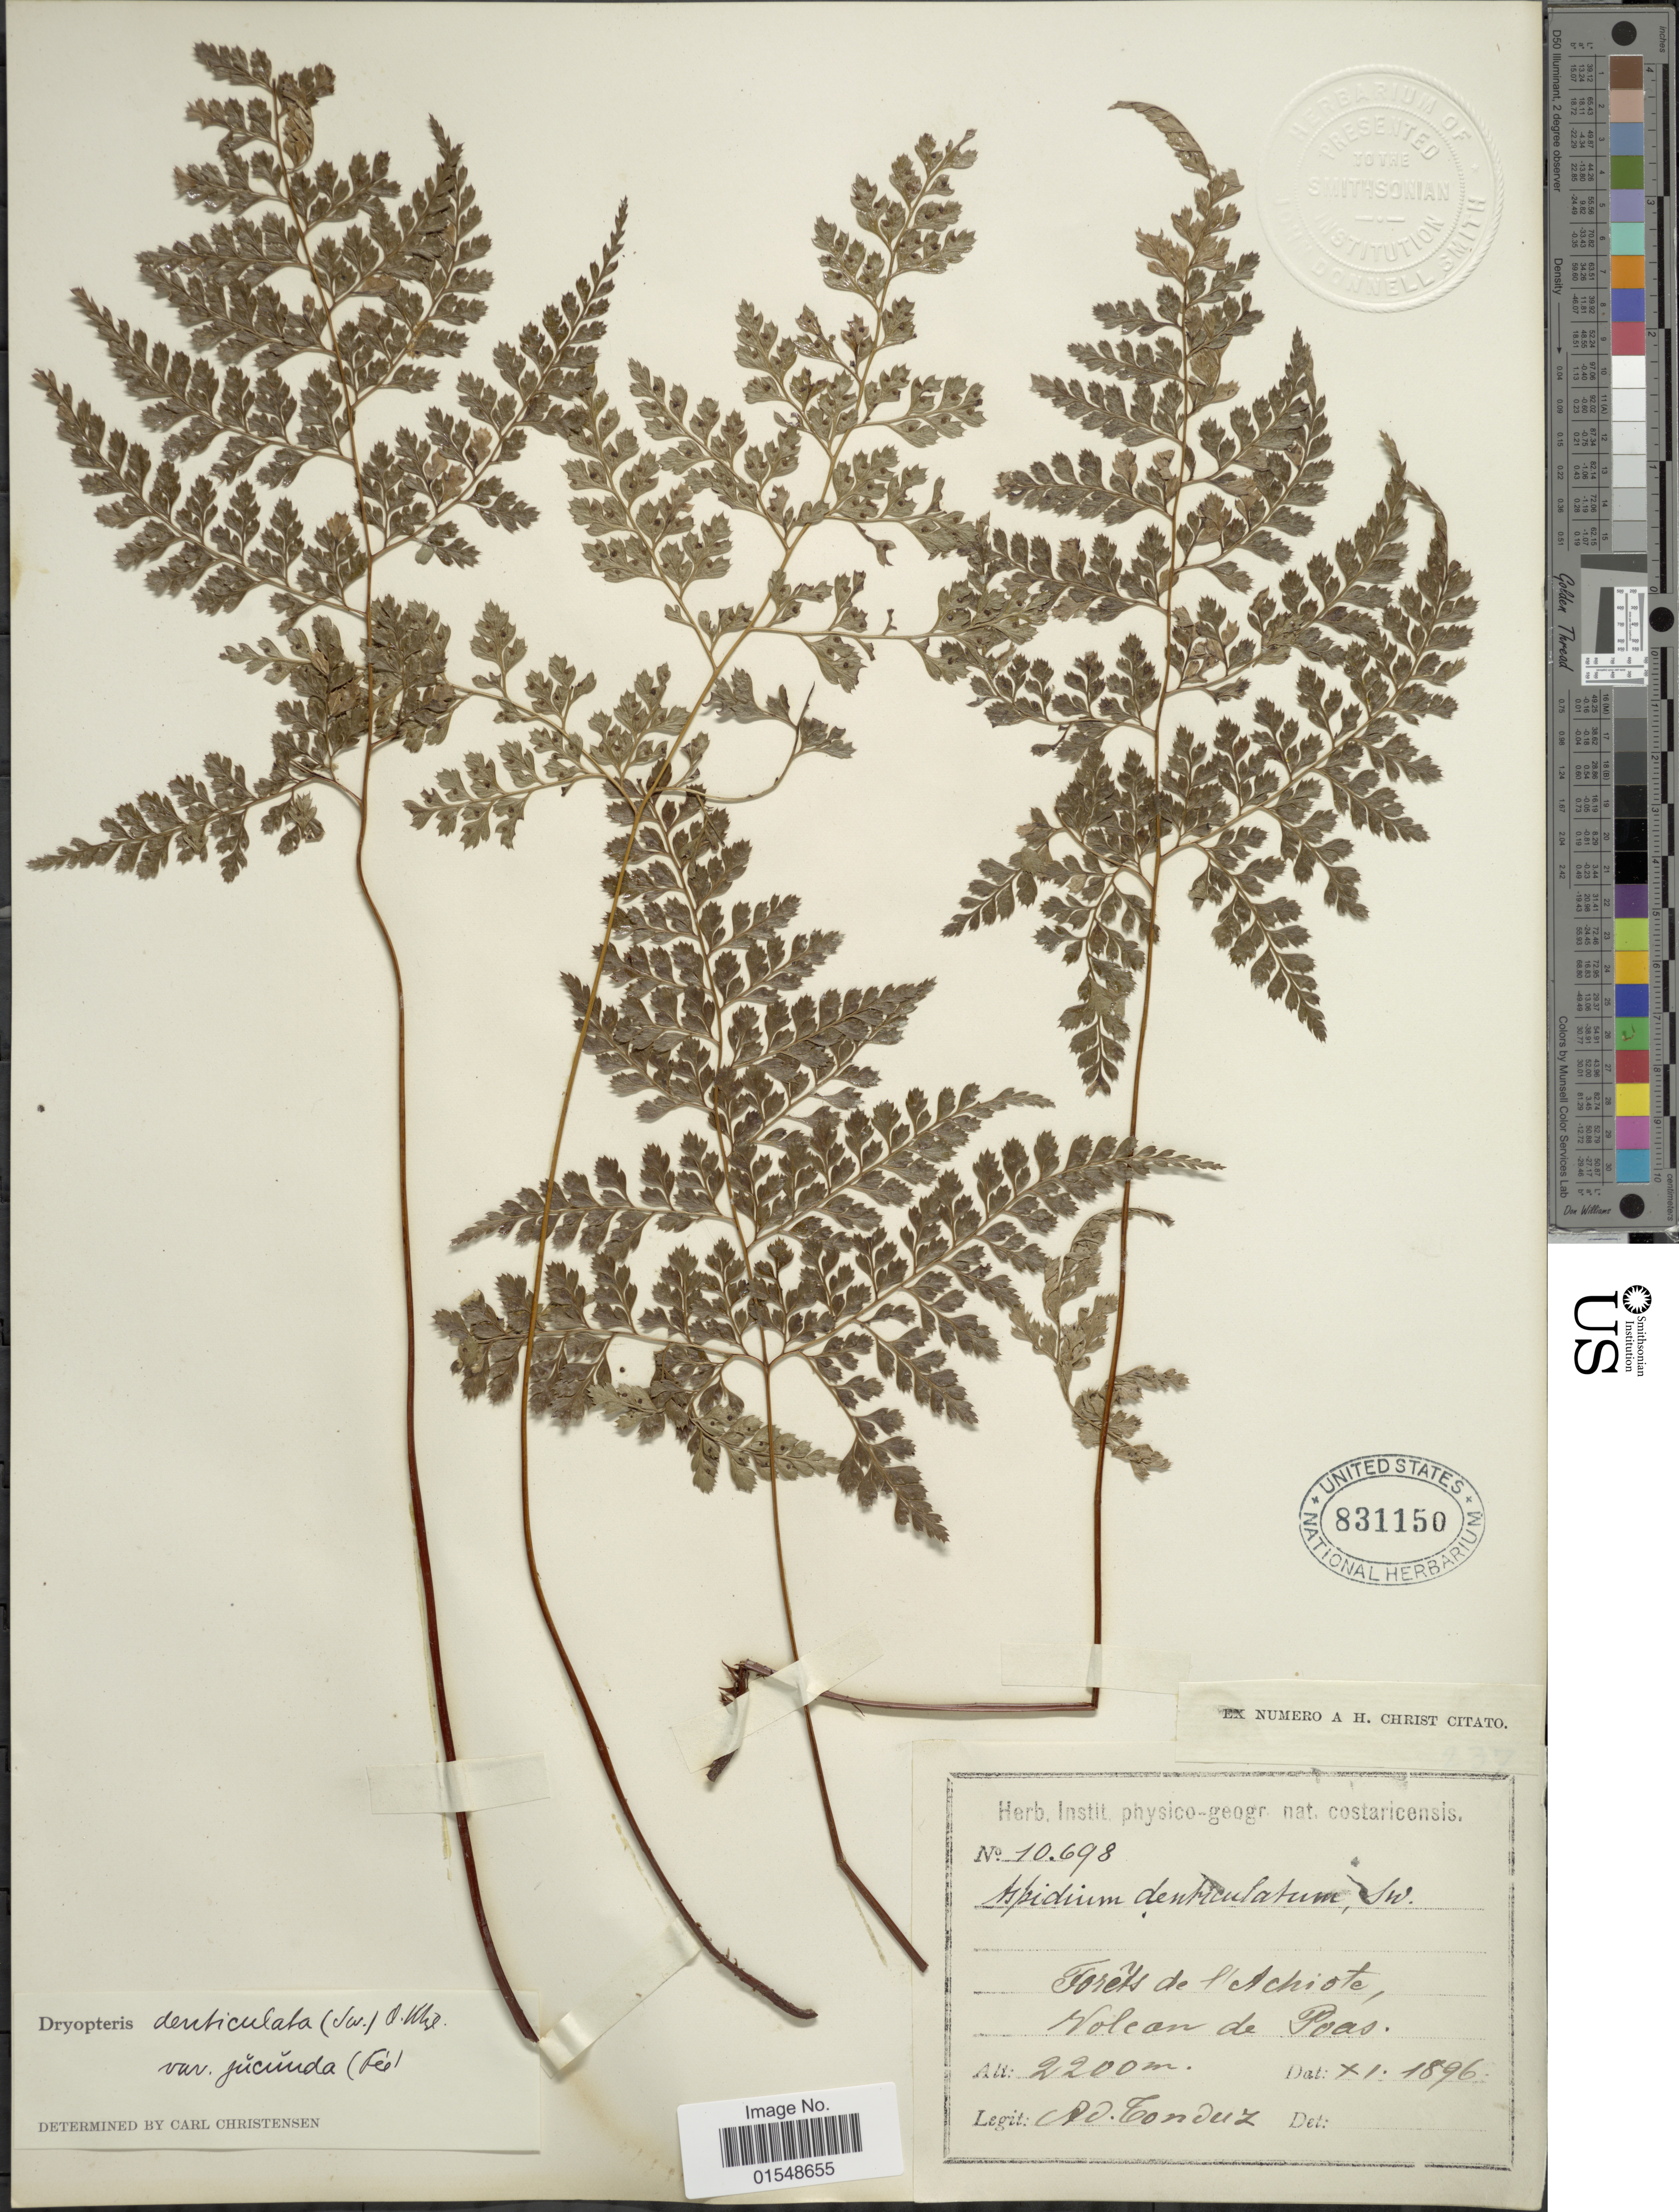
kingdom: Plantae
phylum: Tracheophyta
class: Polypodiopsida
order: Polypodiales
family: Dryopteridaceae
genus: Arachniodes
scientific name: Arachniodes denticulata var. jucunda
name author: (Fée) Lellinger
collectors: A. Fonduz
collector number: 10698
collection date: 1896-11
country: Costa Rica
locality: Forêts de Achiote, Volcan de Poas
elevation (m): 2200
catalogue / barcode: US 831150